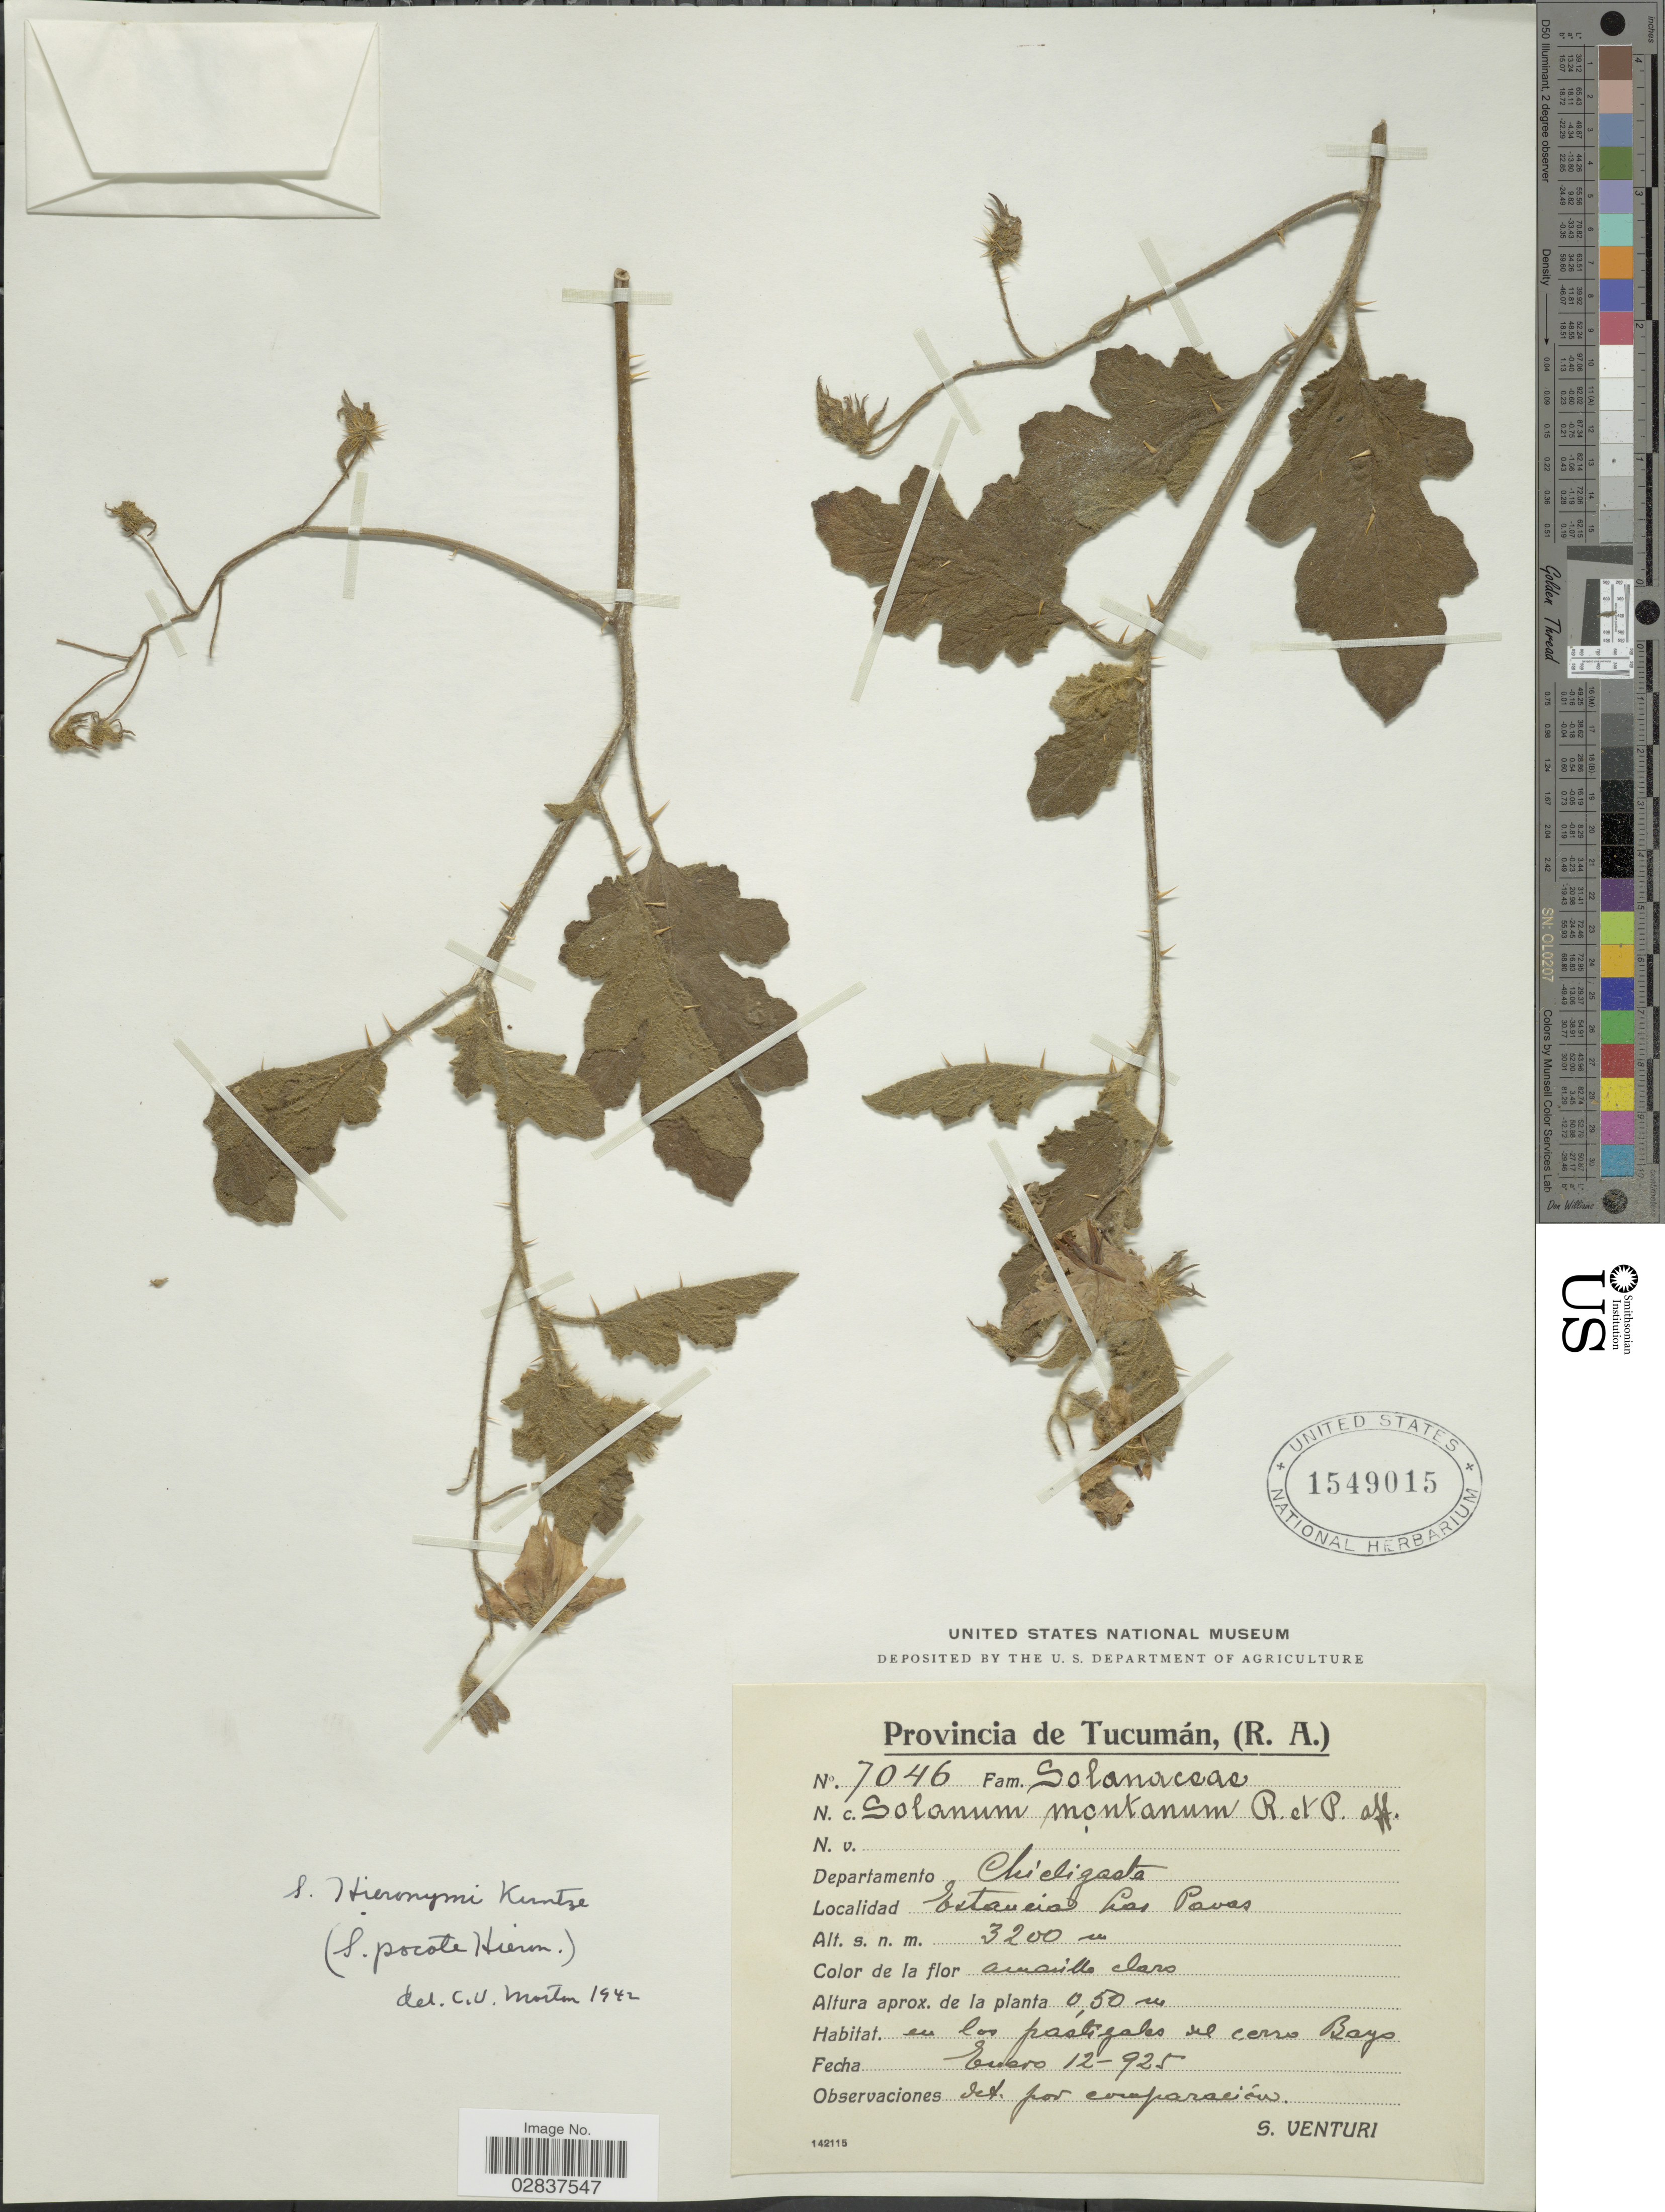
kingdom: Plantae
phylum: Tracheophyta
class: Magnoliopsida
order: Solanales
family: Solanaceae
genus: Solanum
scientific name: Solanum hieronymi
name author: Kuntze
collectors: S. Venturi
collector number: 7046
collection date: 1925-01-12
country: Argentina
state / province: Tucuman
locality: (R.A.), Departamento Chicligasta. Estancia Las Pavas.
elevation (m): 3200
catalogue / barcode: US 1549015